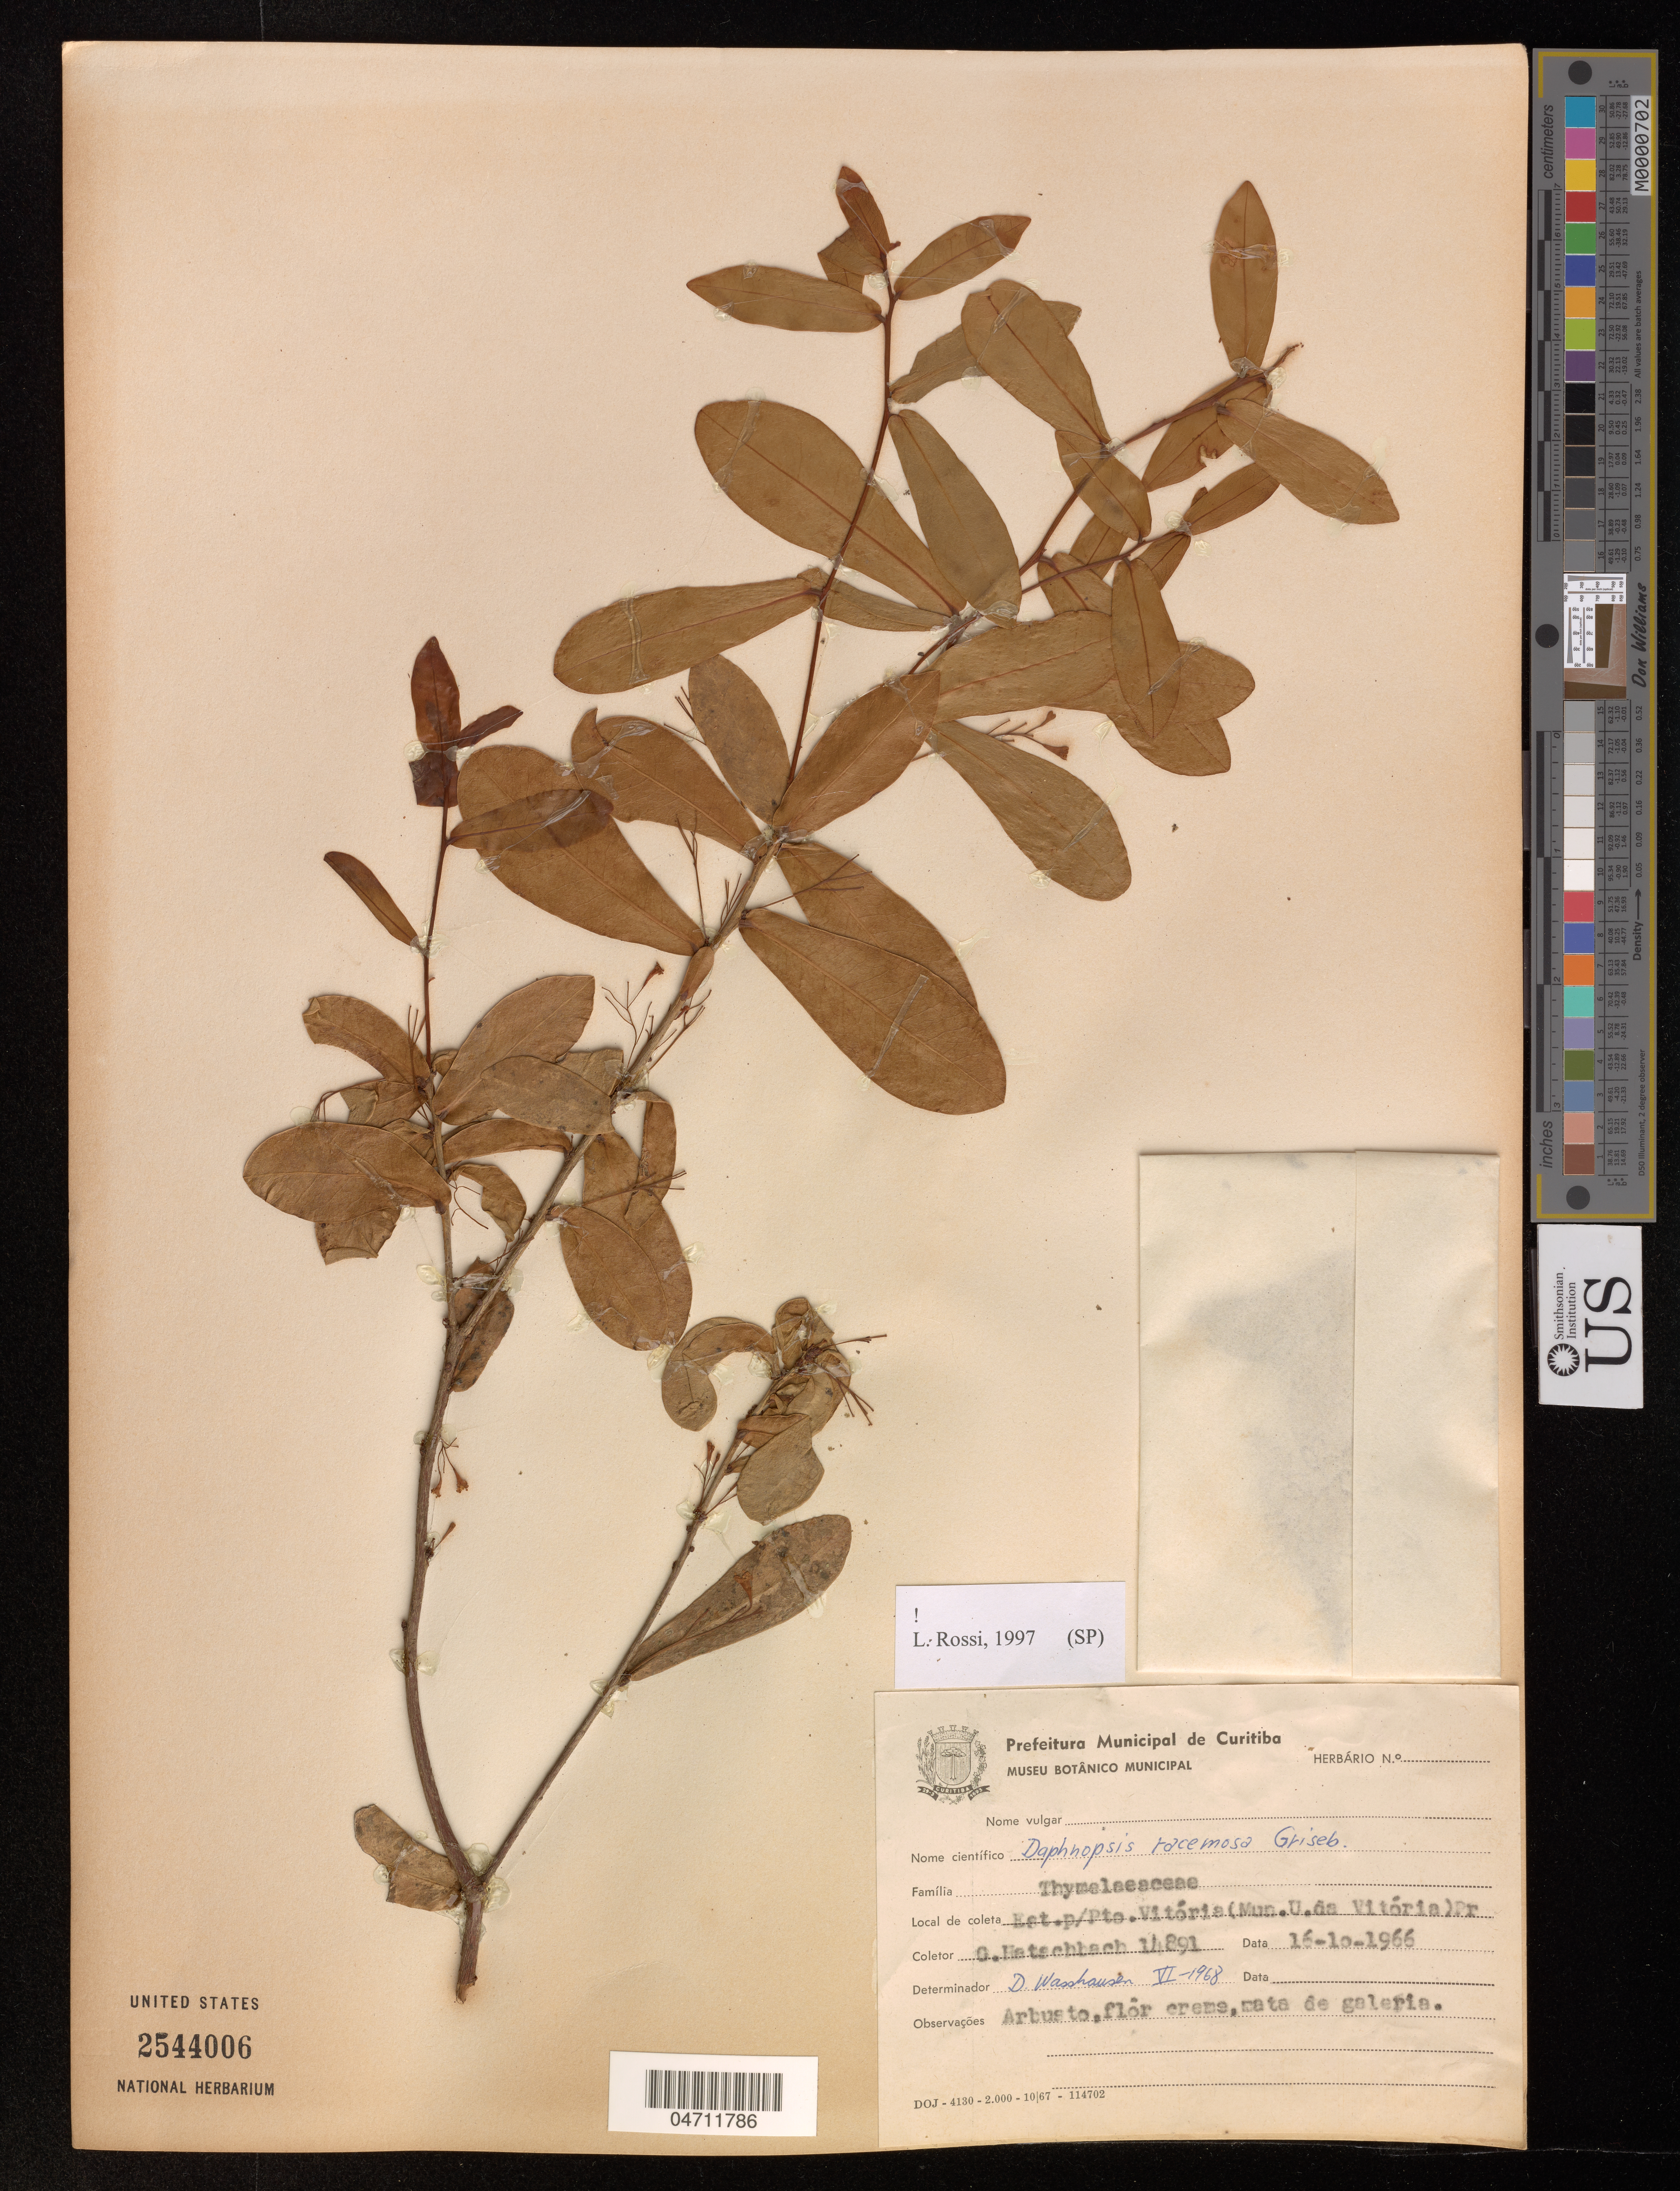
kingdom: Plantae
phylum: Tracheophyta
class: Magnoliopsida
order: Malvales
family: Thymelaeaceae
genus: Daphnopsis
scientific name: Daphnopsis racemosa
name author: Griseb.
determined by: Rossi, L.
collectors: G. Hatschbach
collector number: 14891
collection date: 1966-10-16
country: Brazil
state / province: Paraná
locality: Porto Vitoria (mun. União da Vitória).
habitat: Mata de galeria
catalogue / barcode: US 2544006